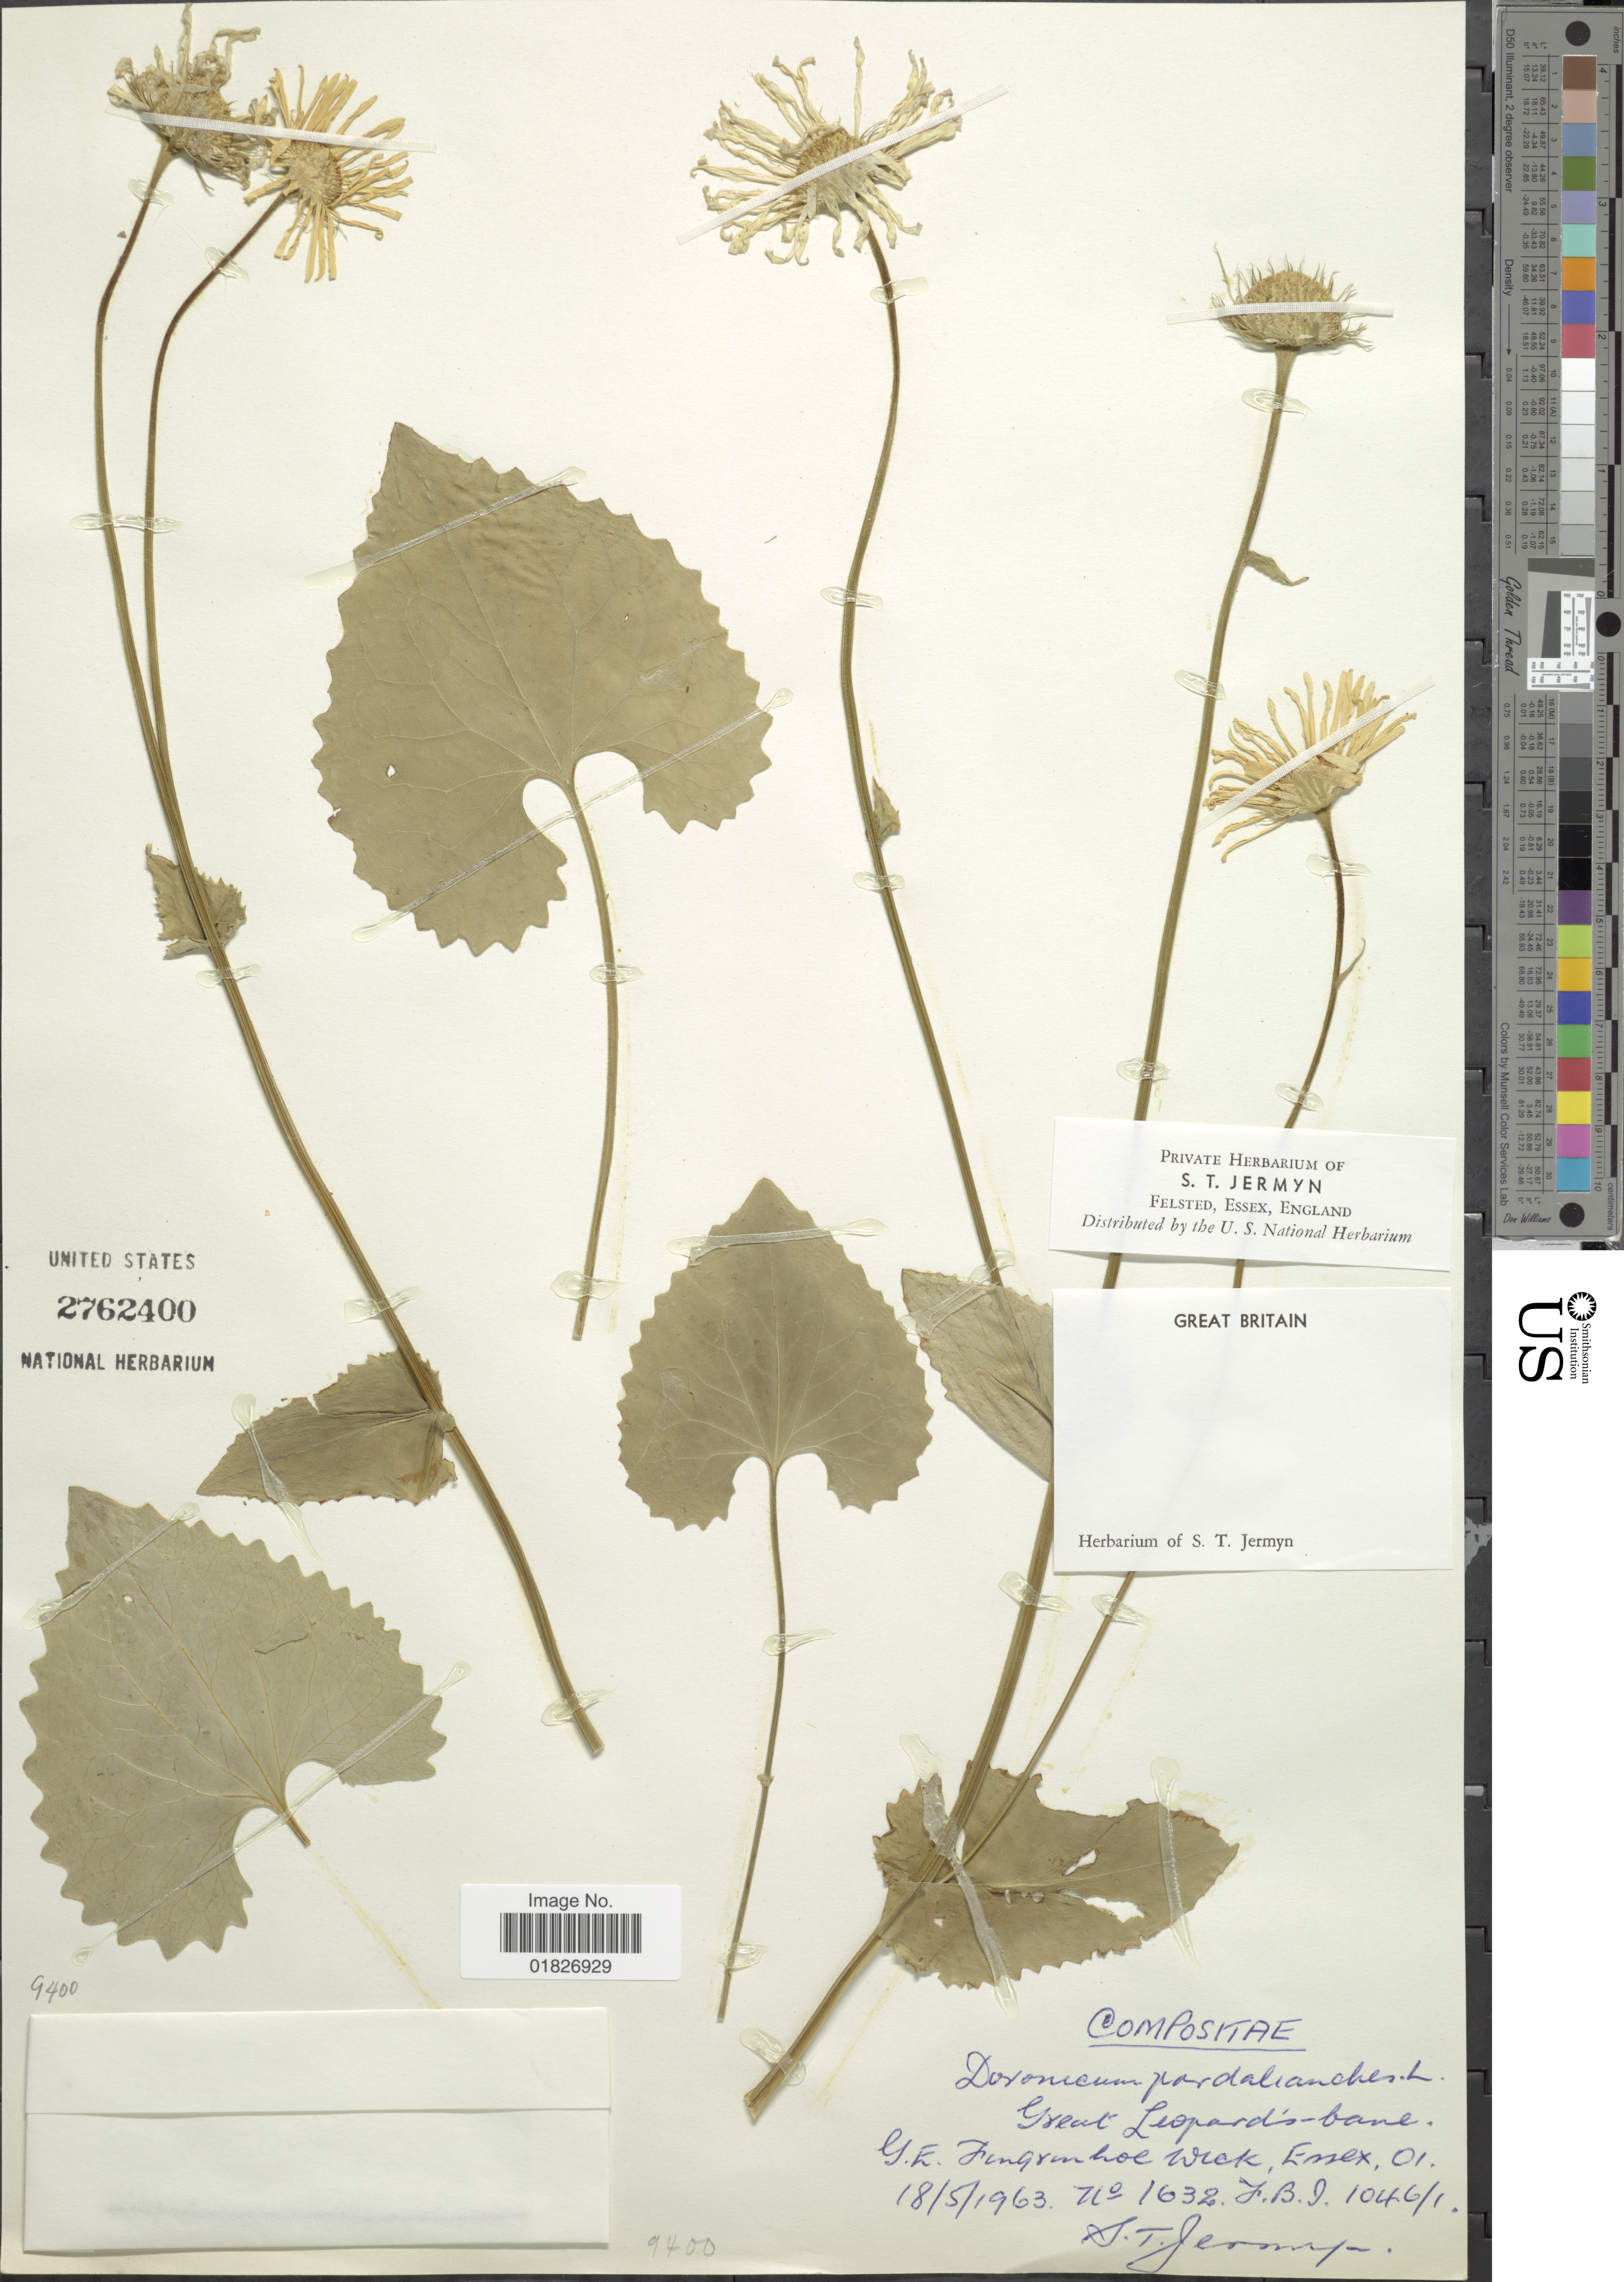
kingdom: Plantae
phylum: Tracheophyta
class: Magnoliopsida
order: Asterales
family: Asteraceae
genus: Doronicum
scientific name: Doronicum pardalianches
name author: L.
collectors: S. Jermyn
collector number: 1632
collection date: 1963-05-18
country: United Kingdom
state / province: England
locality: Great Leopard's bane, G. E. Fingringhoe Wick Essex 01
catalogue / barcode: US 2762400